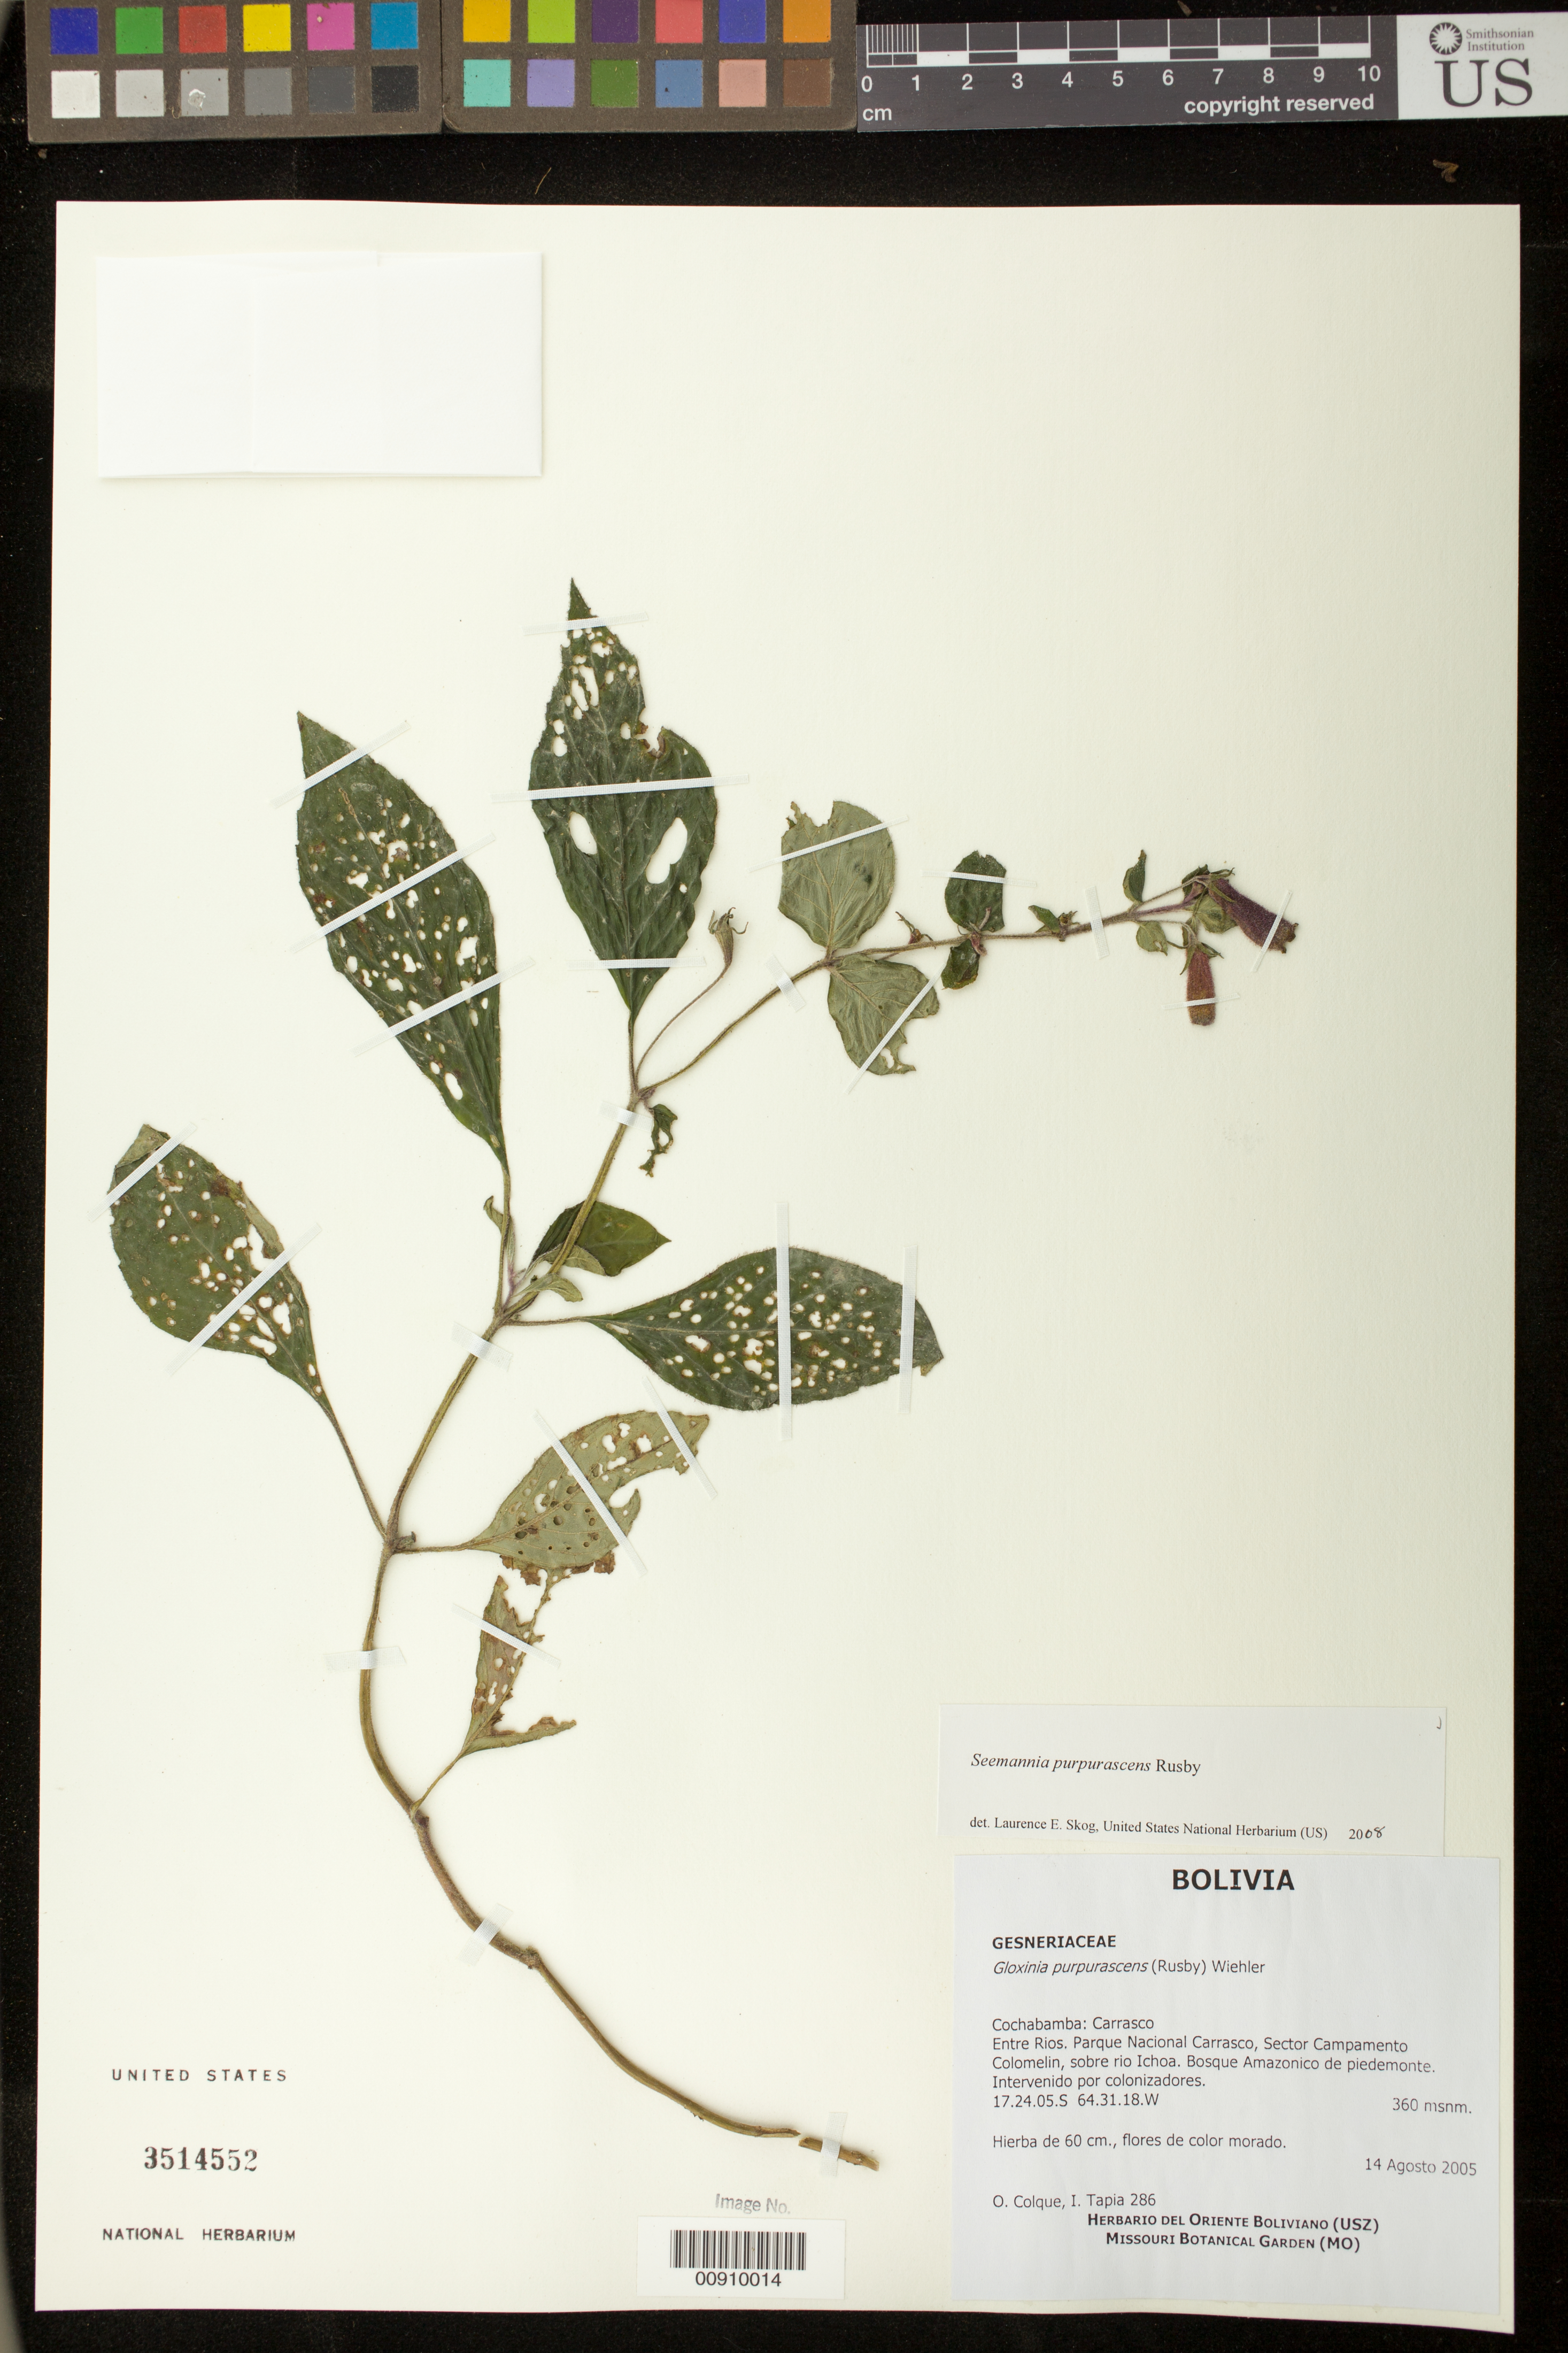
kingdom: Plantae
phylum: Tracheophyta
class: Magnoliopsida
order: Lamiales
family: Gesneriaceae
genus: Seemannia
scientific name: Seemannia purpurascens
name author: Rusby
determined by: Skog, Laurence E.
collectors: O. Colque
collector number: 286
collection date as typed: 14 Aug 2005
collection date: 2005-08-14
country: Bolivia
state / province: Cochabamba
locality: Cochabamba: Carrasco. Entre Rios. Parque Nacional Carrasco, Sector Campamento Colomelin, sobre rio Ichoa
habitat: Bosque Amazonico de piedemonte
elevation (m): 360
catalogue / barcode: US 3514552